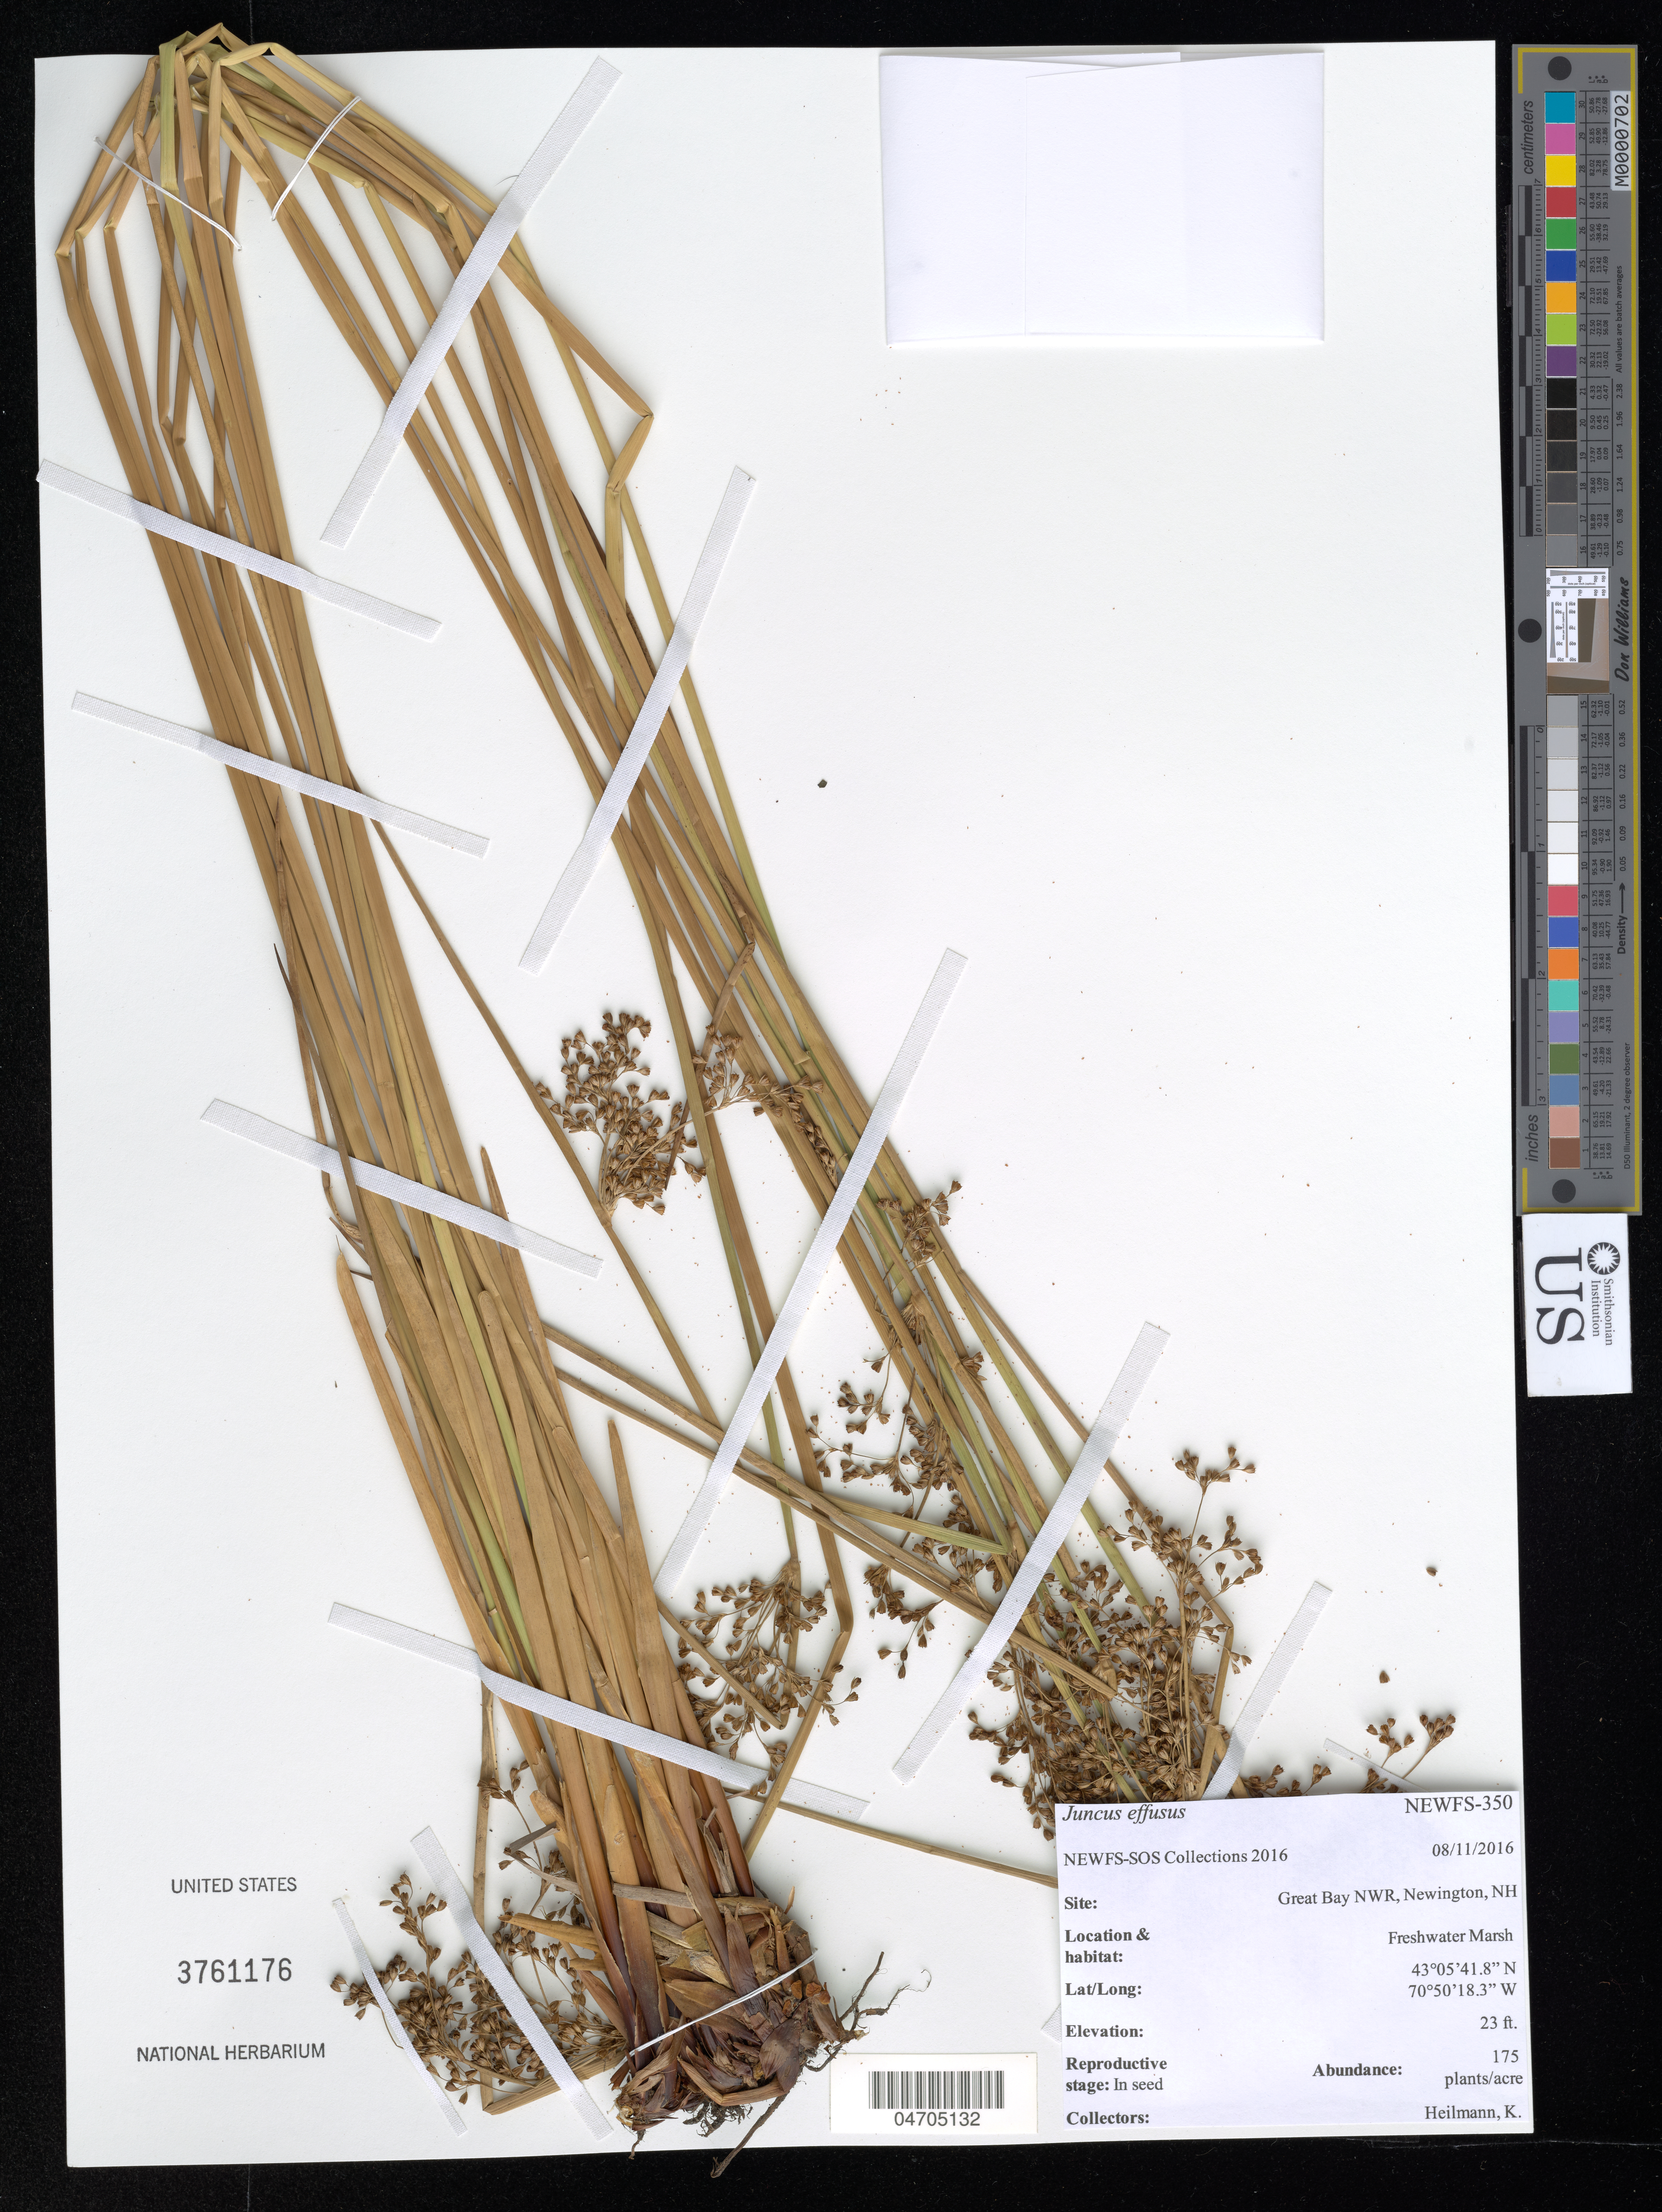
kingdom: Plantae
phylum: Tracheophyta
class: Liliopsida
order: Poales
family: Juncaceae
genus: Juncus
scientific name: Juncus effusus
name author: L.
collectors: K. Heilmann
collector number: NEWFS-350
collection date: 2016-08-11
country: United States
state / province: New Hampshire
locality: Site: Great Bay NWR, Newington, NH. Freshwater Marsh.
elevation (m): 7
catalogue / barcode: US 3761176